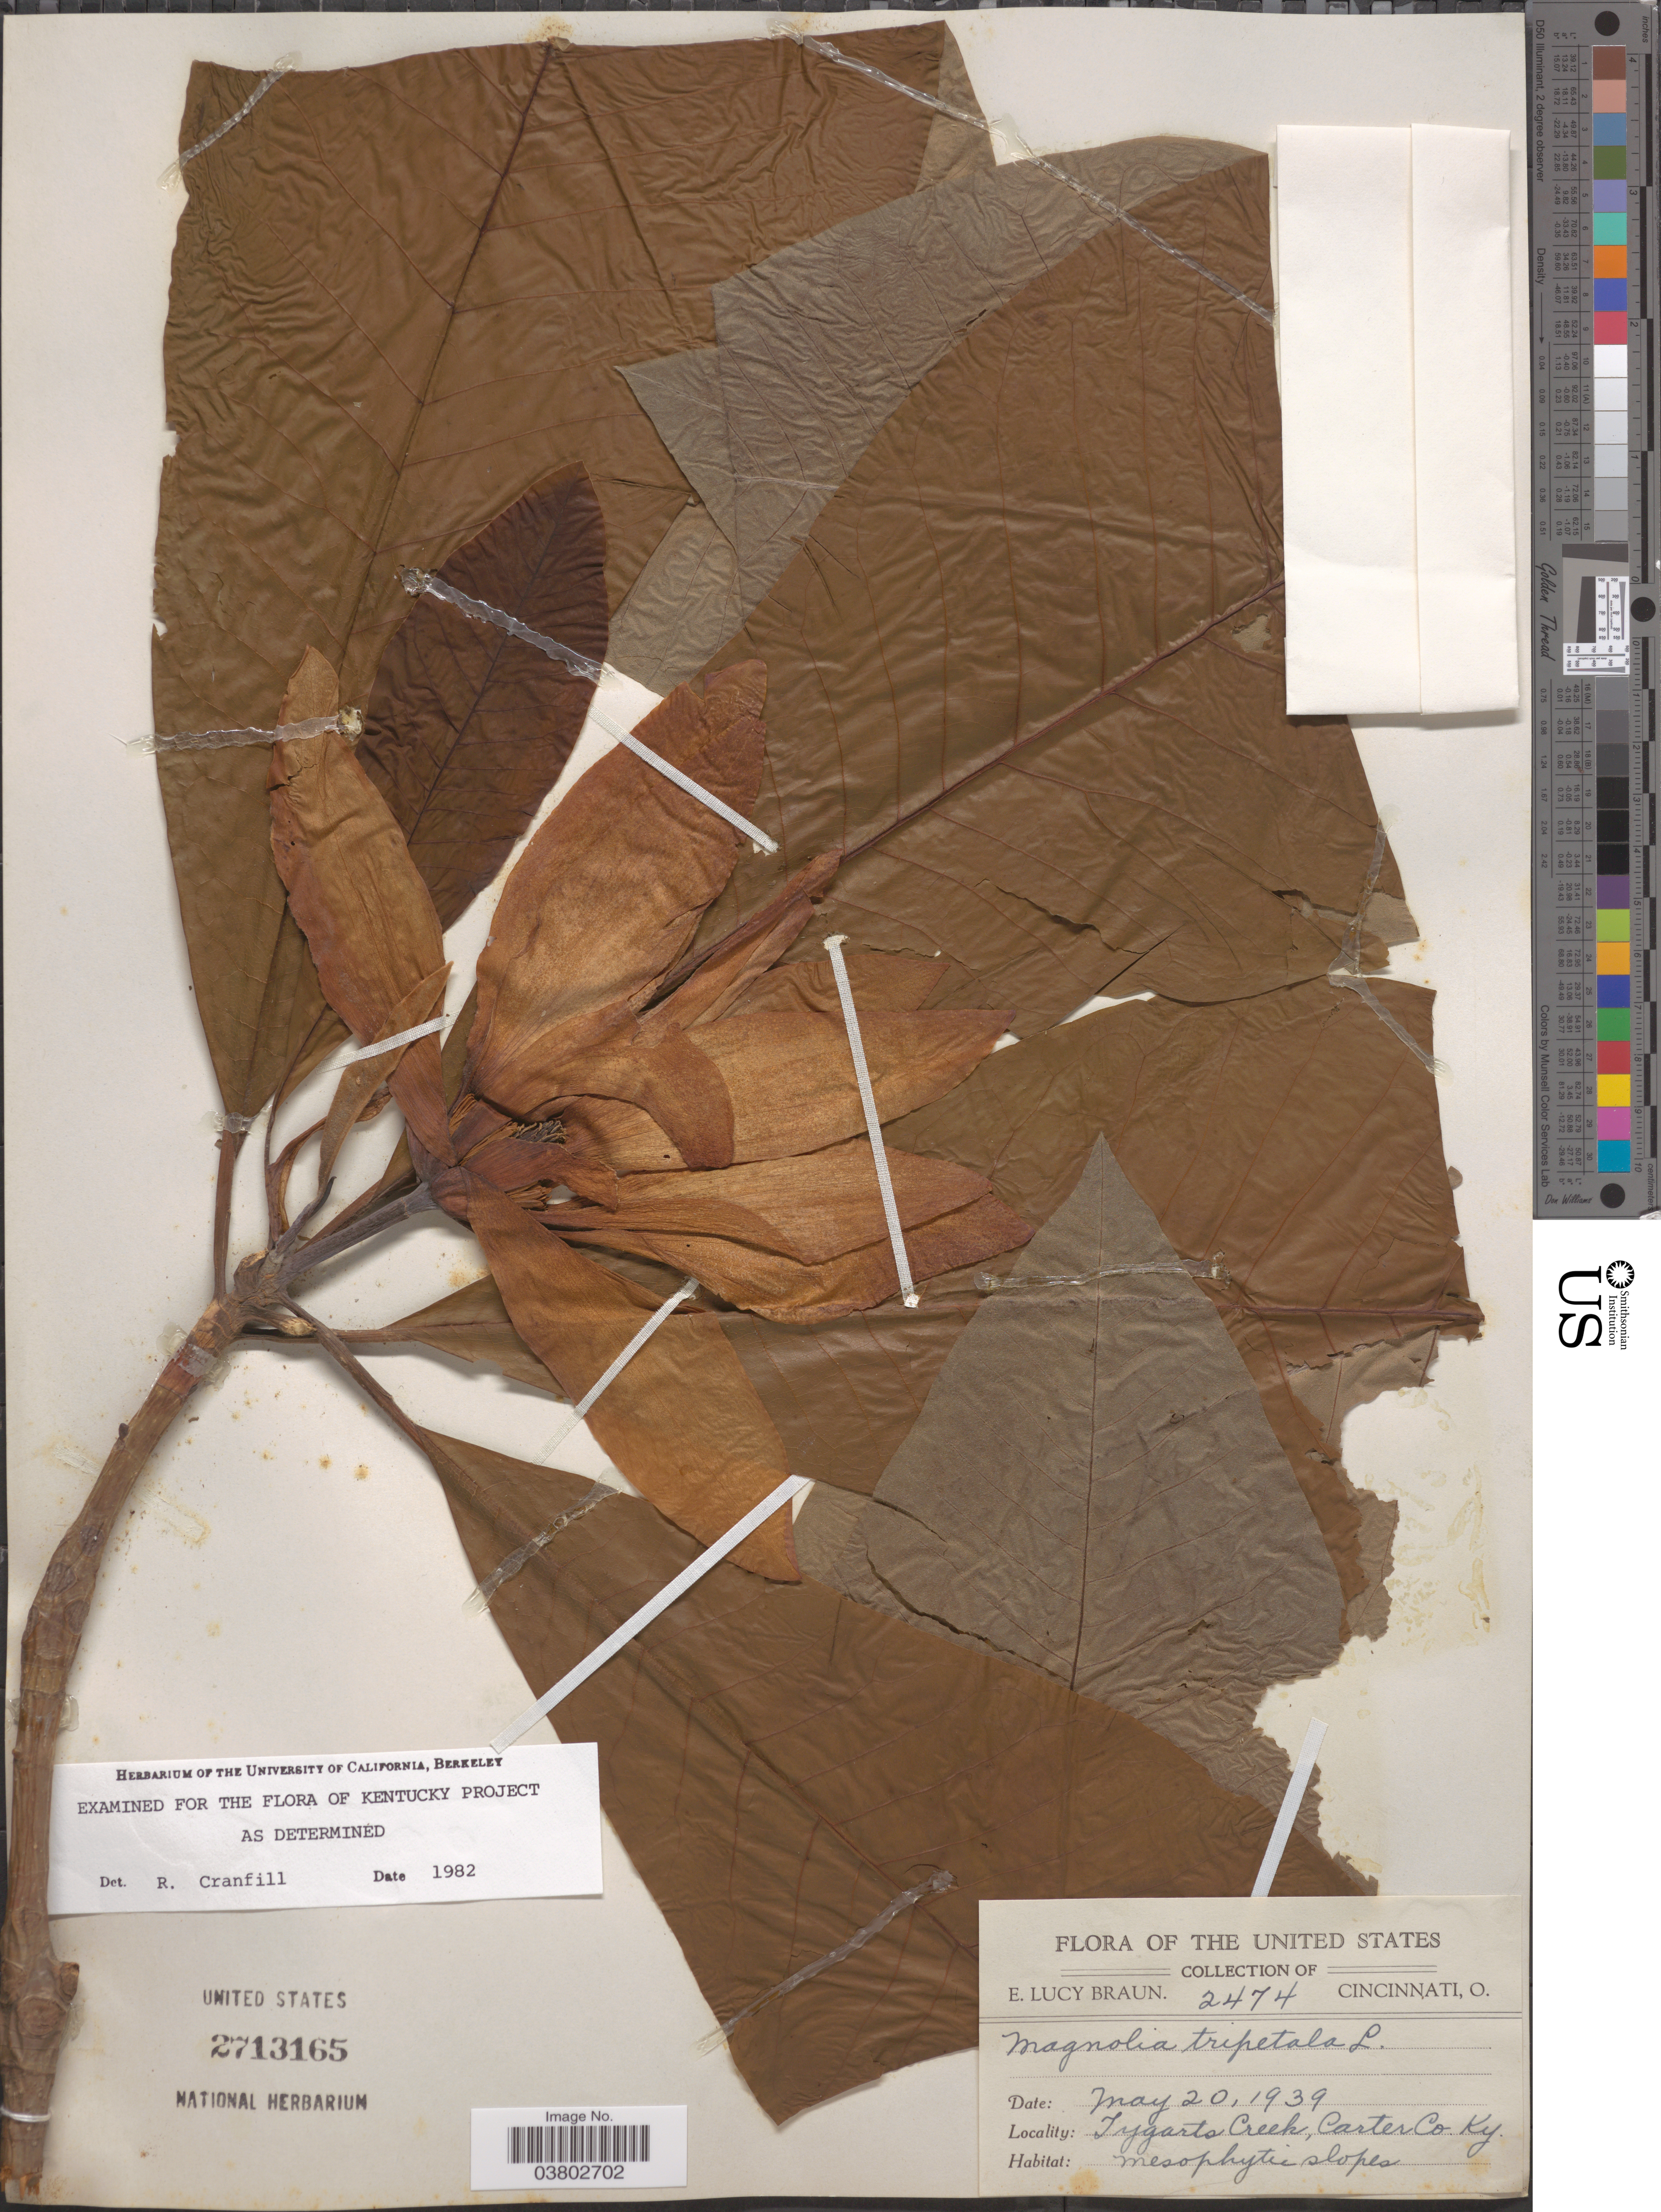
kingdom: Plantae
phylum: Tracheophyta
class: Magnoliopsida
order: Magnoliales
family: Magnoliaceae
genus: Magnolia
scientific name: Magnolia tripetala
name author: L.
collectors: E. L. Braun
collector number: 2474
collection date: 1939-05-20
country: United States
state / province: Kentucky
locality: Tygarts Creek, Carter Co.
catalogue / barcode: US 2713165